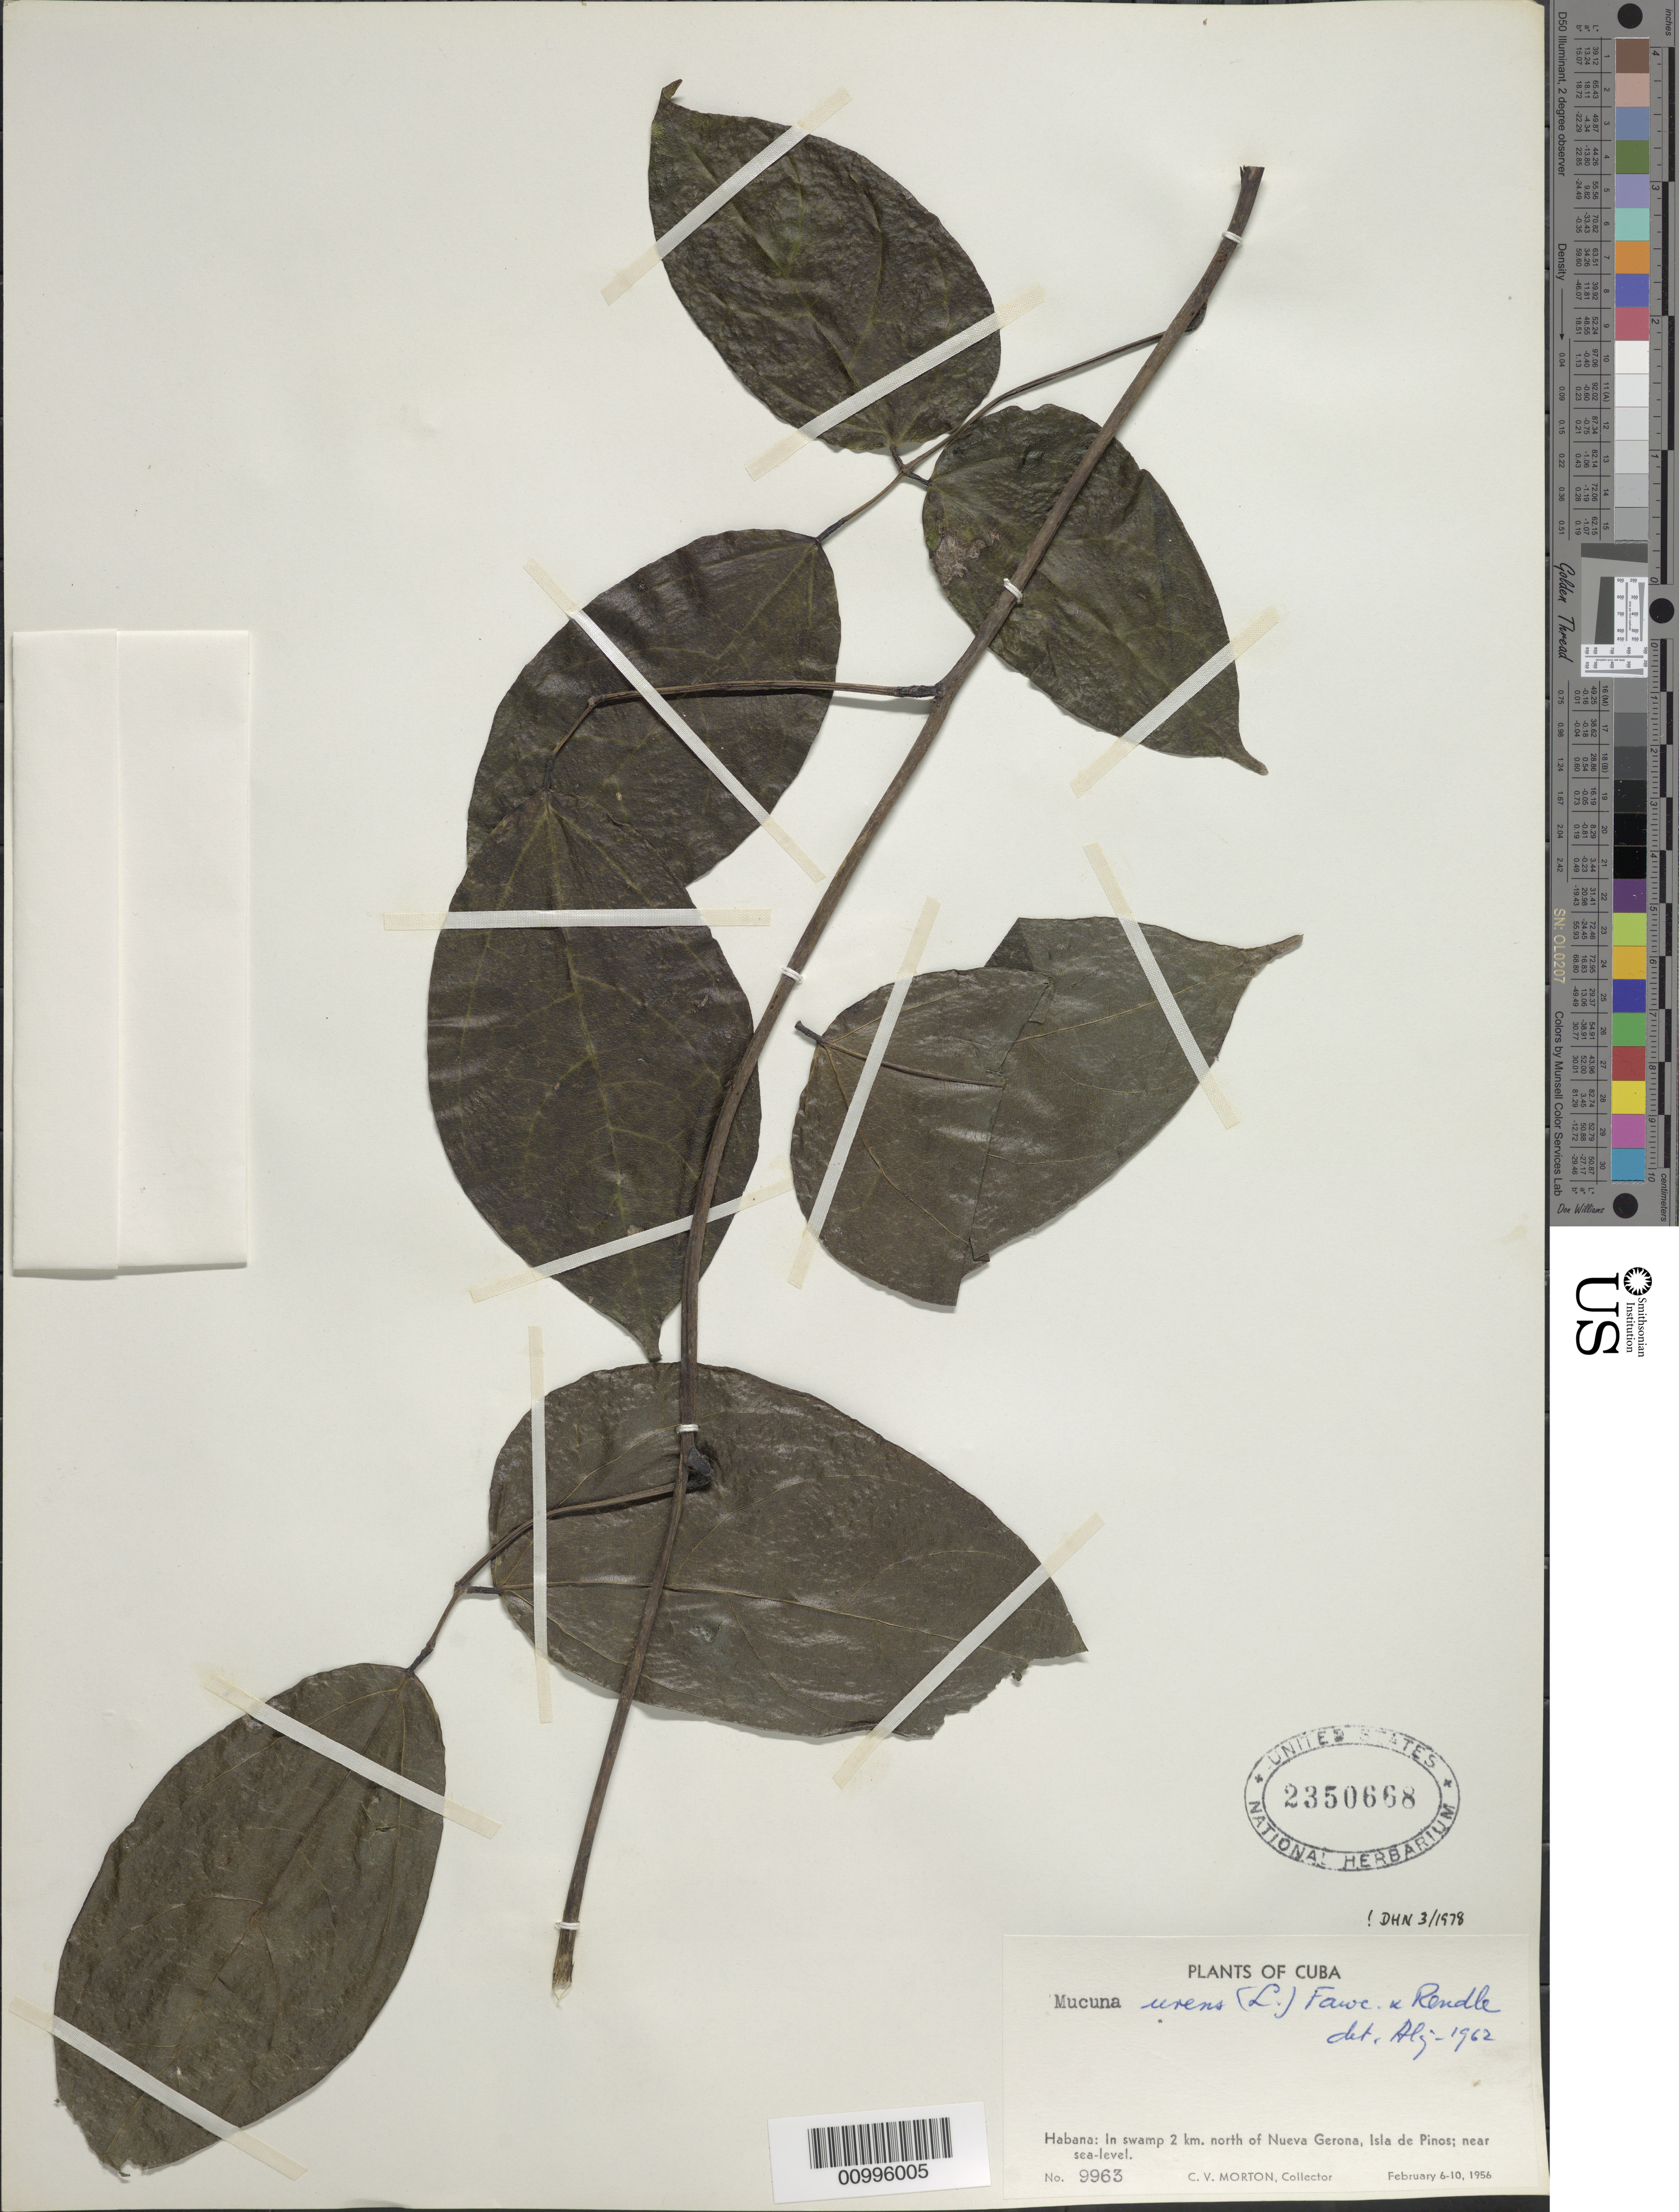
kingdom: Plantae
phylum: Tracheophyta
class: Magnoliopsida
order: Fabales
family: Fabaceae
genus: Mucuna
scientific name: Mucuna urens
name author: (L.) Medik.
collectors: C. V. Morton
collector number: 9963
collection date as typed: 06 Feb 1956 to 10 Feb 1956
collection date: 1956-02-06/1956-02-10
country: Cuba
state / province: La Habana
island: Cuba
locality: Habana; In swamp 2km N of Nueva Gerona, Isla de Pinos; near sea-level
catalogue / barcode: US 2350668